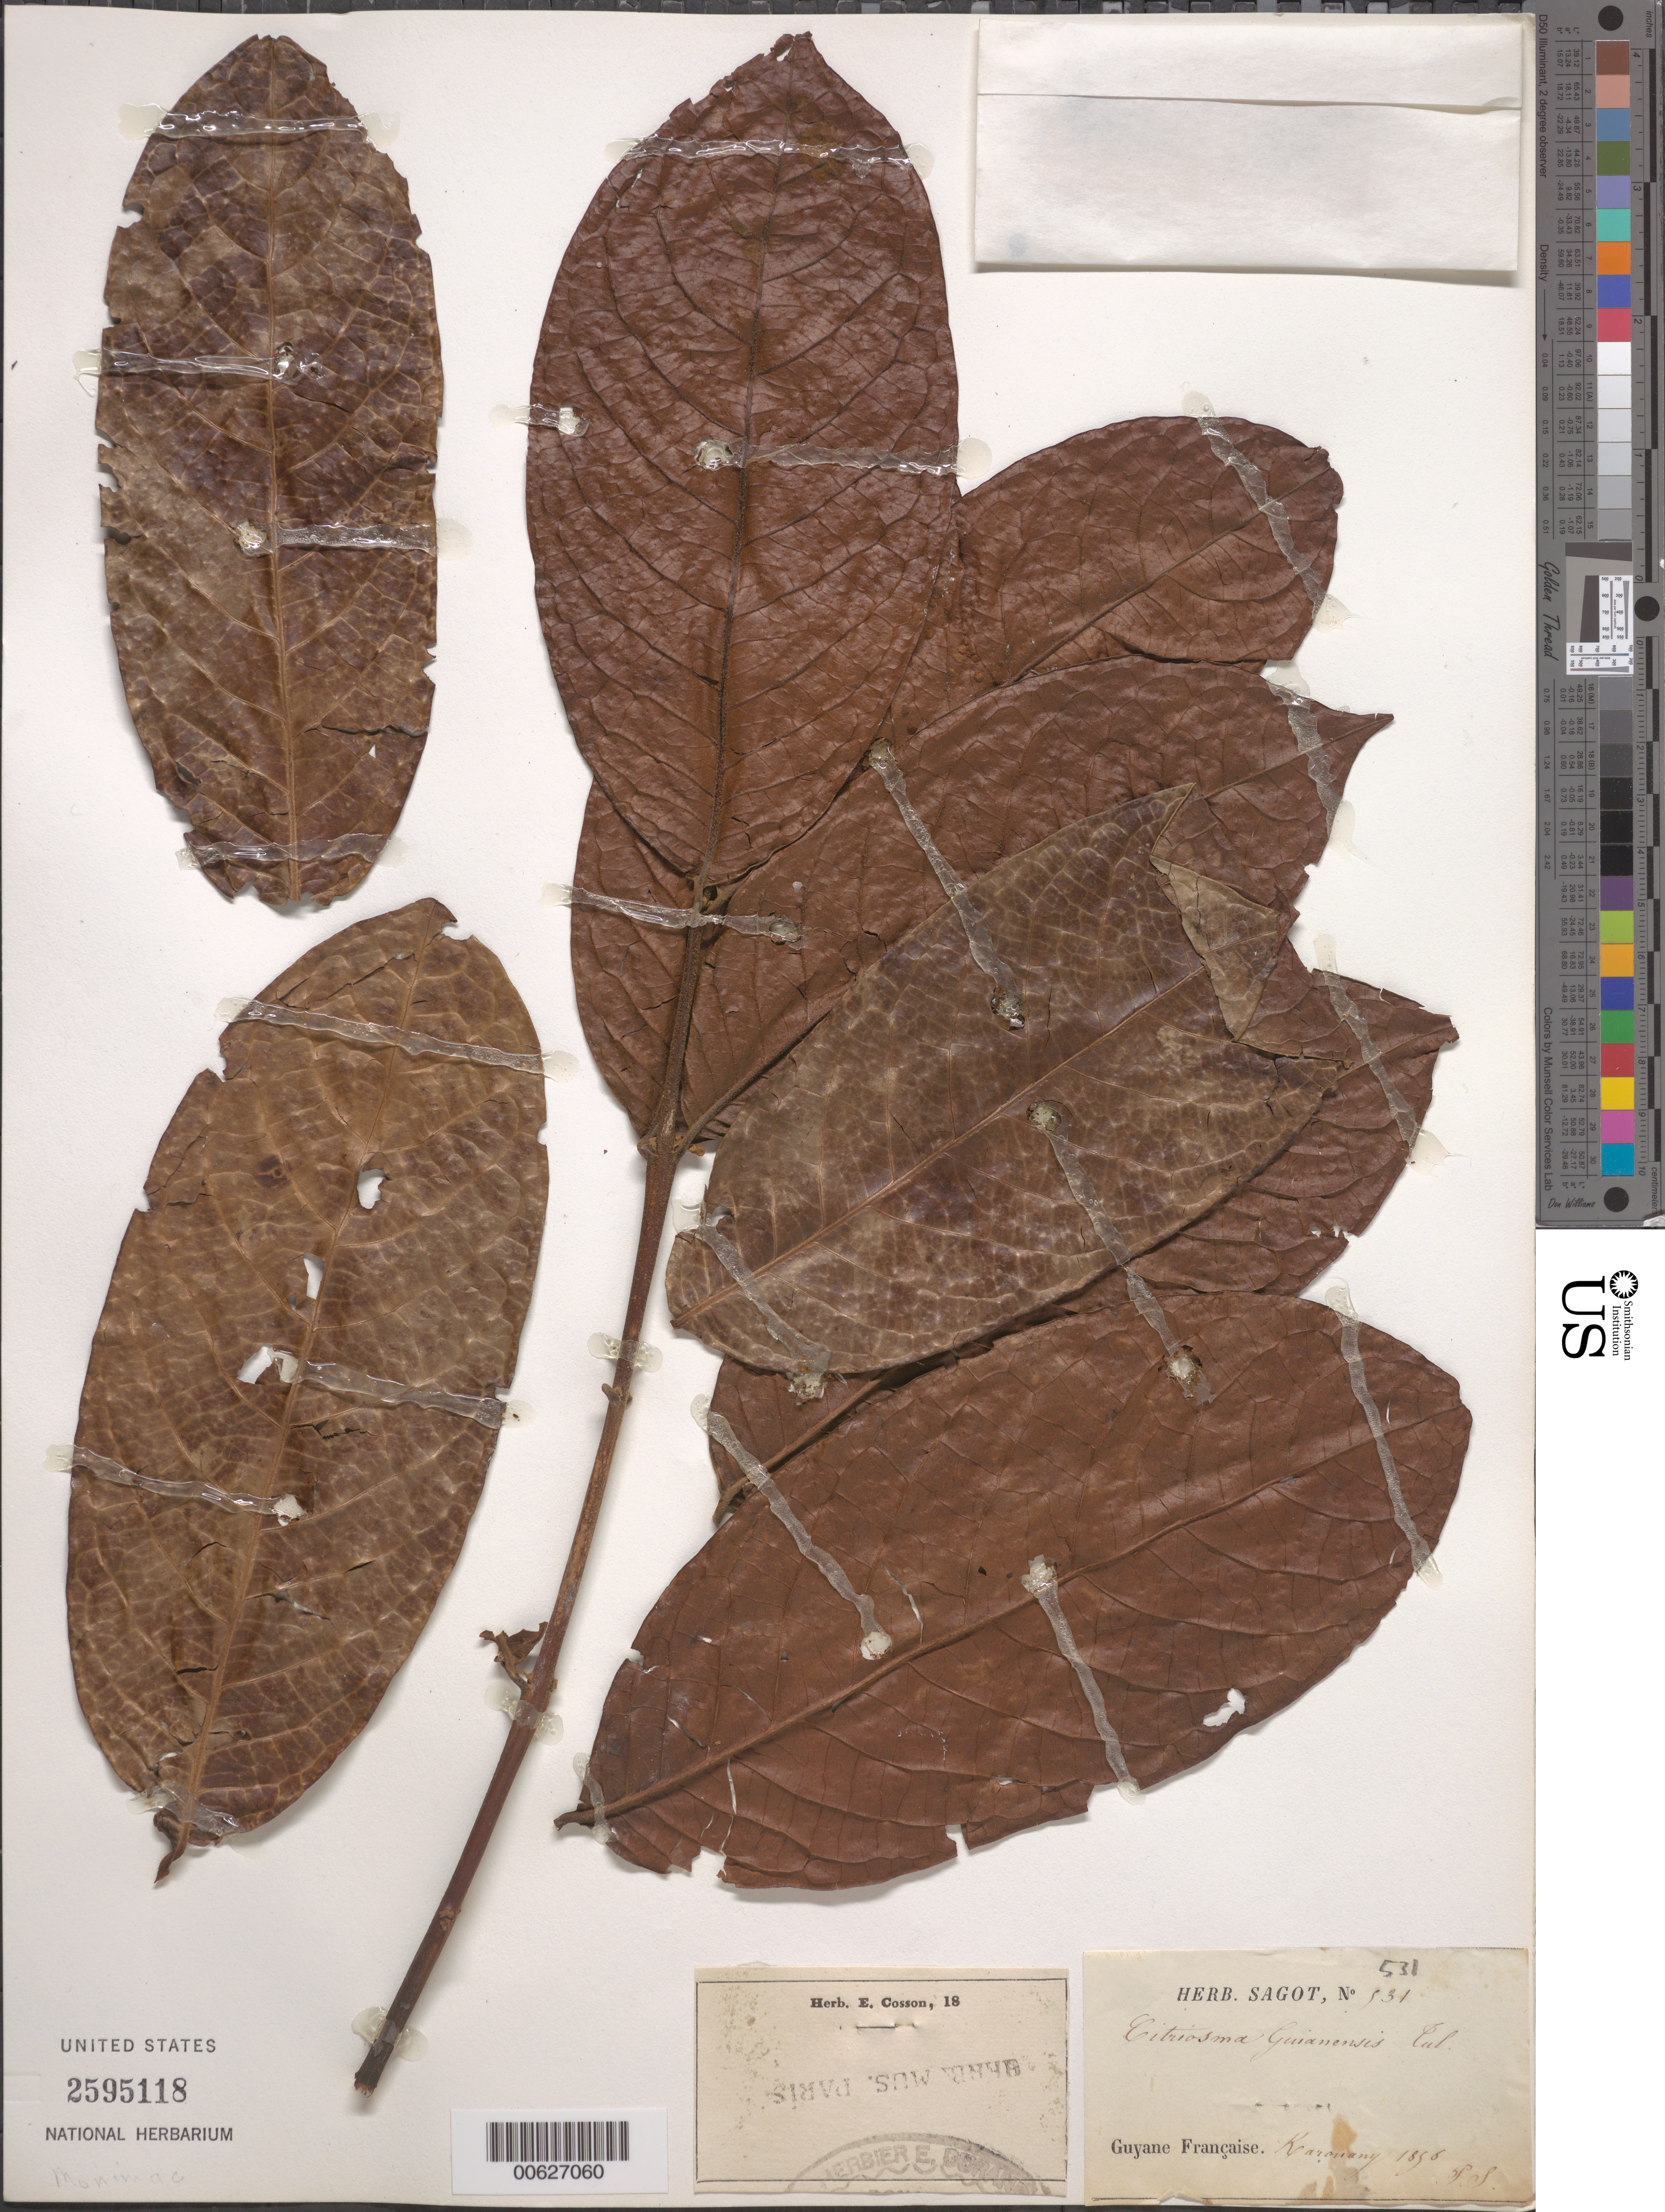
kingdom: Plantae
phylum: Tracheophyta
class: Magnoliopsida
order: Laurales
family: Siparunaceae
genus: Siparuna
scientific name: Siparuna guianensis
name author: Aubl.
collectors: P. A. Sagot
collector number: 531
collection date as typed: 1856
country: French Guiana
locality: Karouany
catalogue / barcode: US 2595118